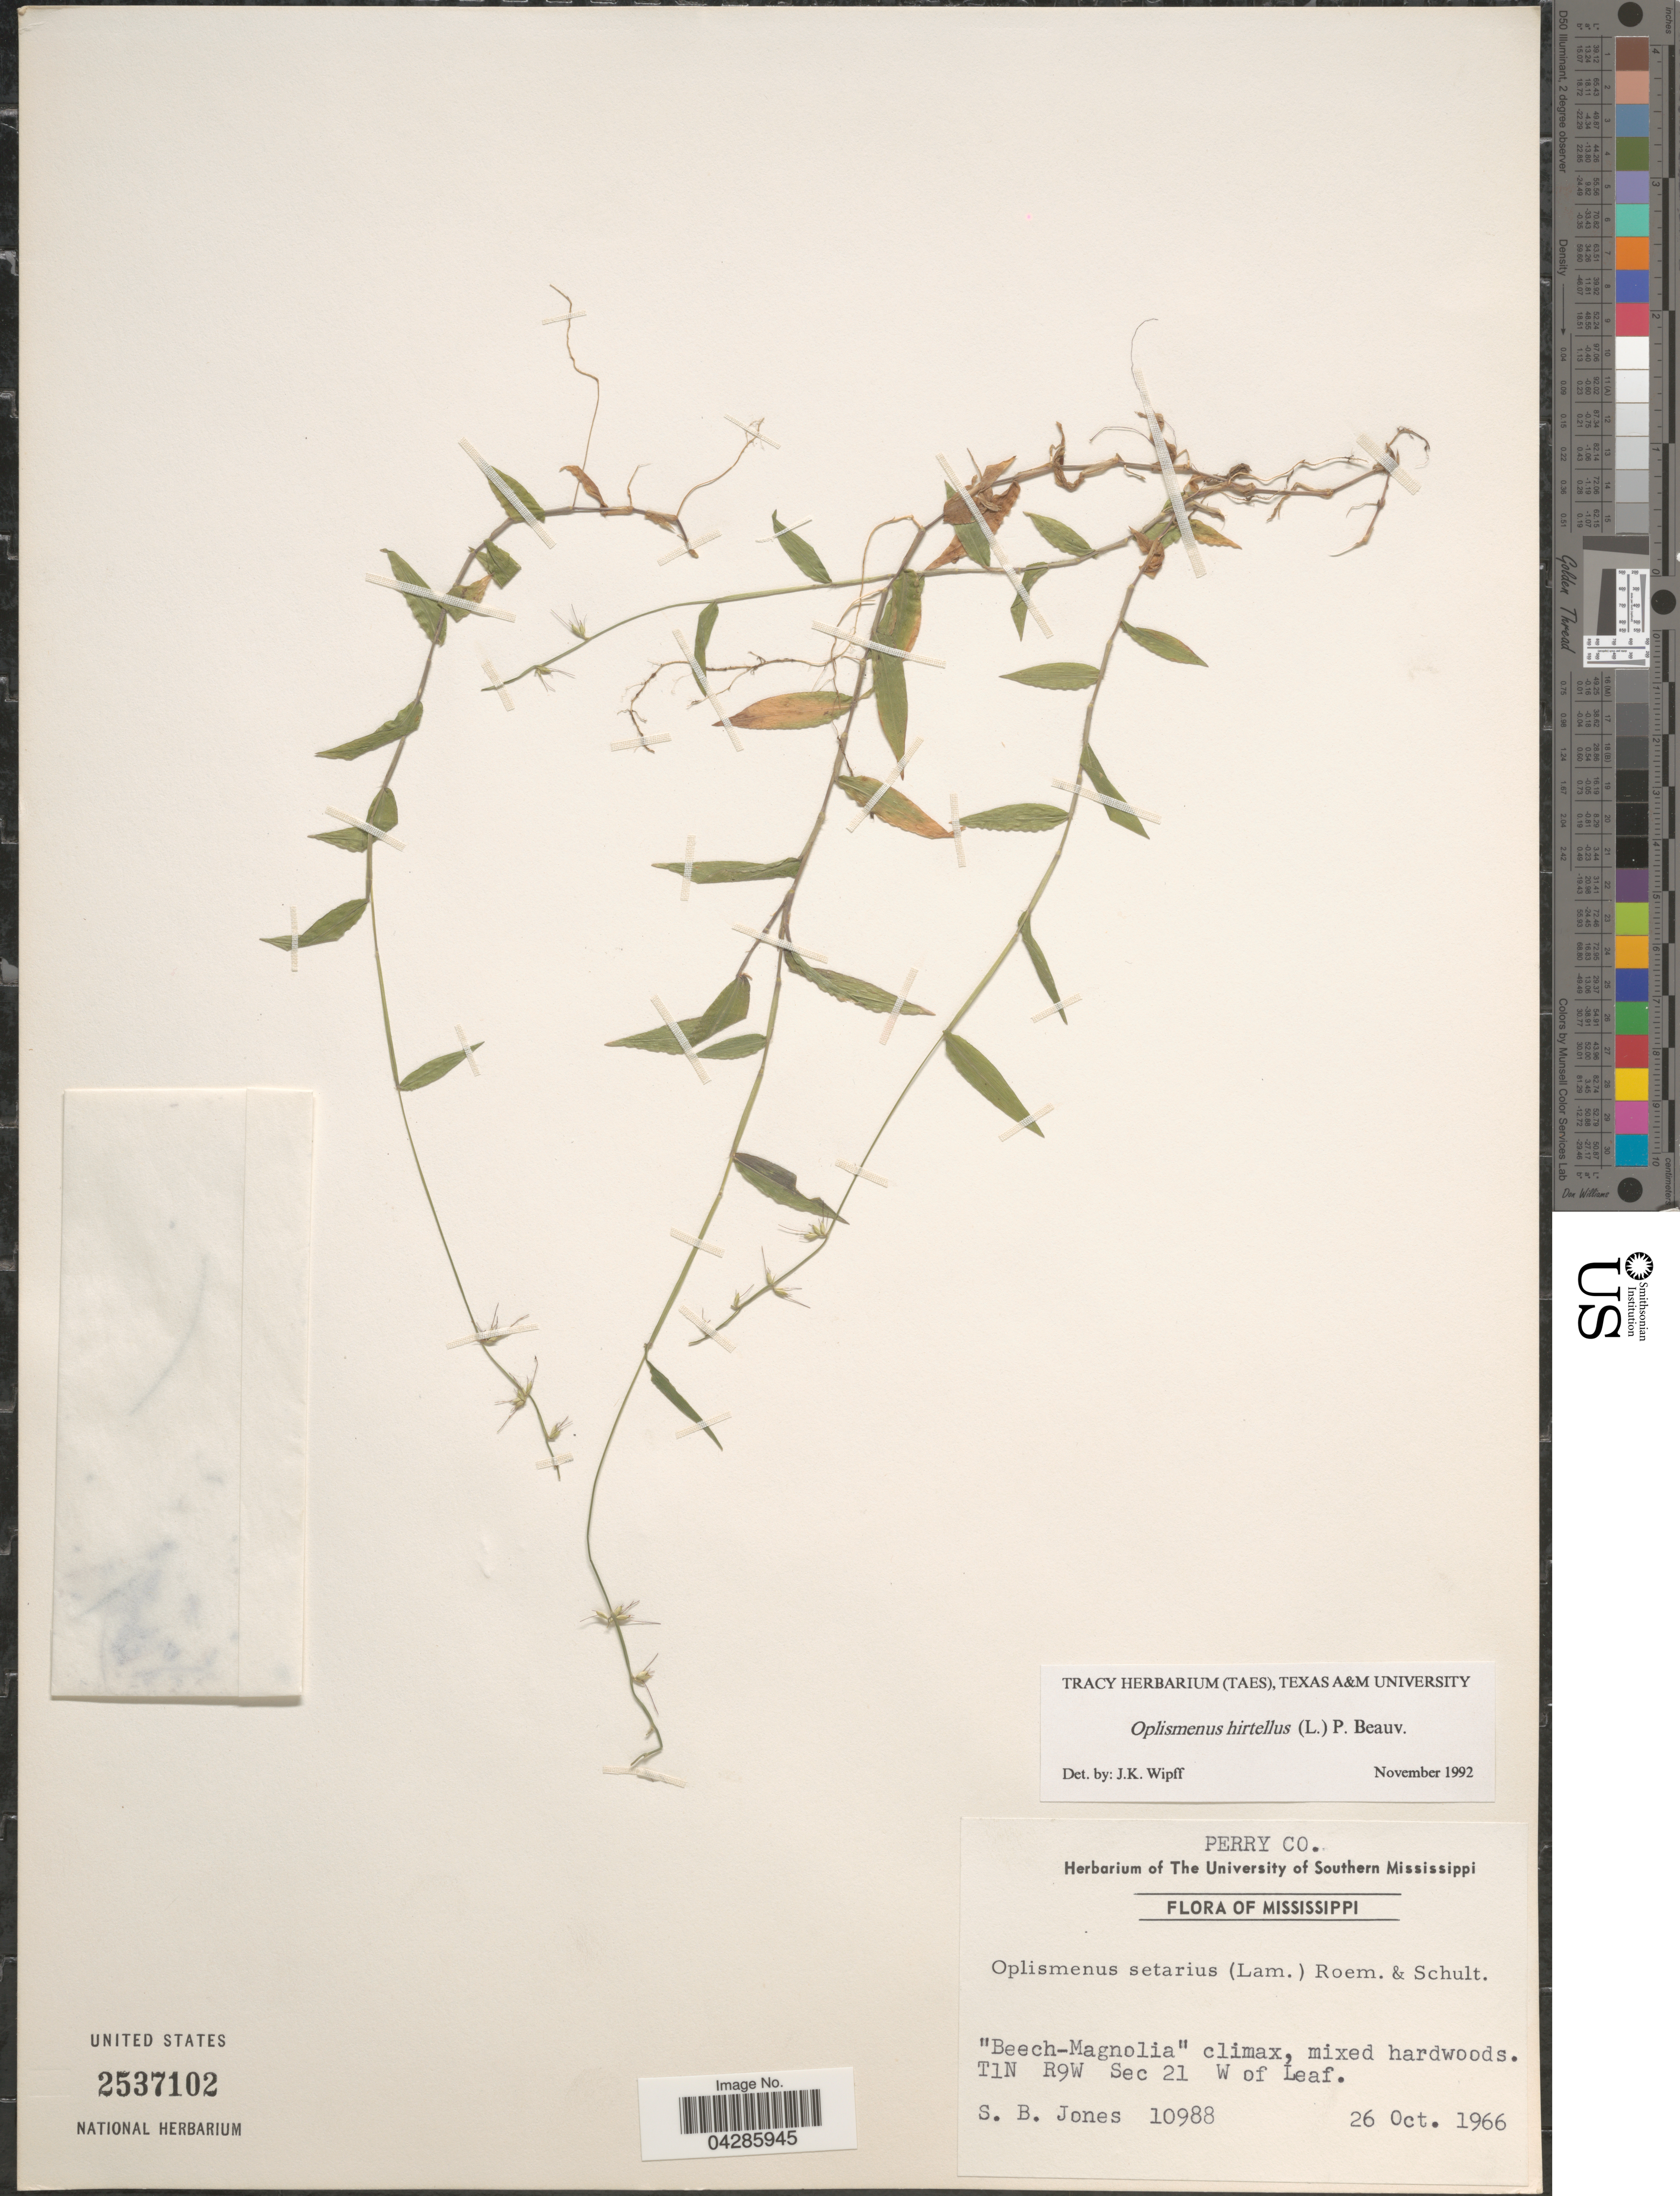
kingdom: Plantae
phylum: Tracheophyta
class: Liliopsida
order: Poales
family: Poaceae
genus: Oplismenus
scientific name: Oplismenus hirtellus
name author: (L.) P. Beauv.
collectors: S. B. Jones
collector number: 10988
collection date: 1966-10-26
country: United States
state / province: Mississippi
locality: Perry Co. "Beech-Magnolia" climax, mixed hardwoods. T1N R9W Sec 21 W of Leaf.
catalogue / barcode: US 2537102